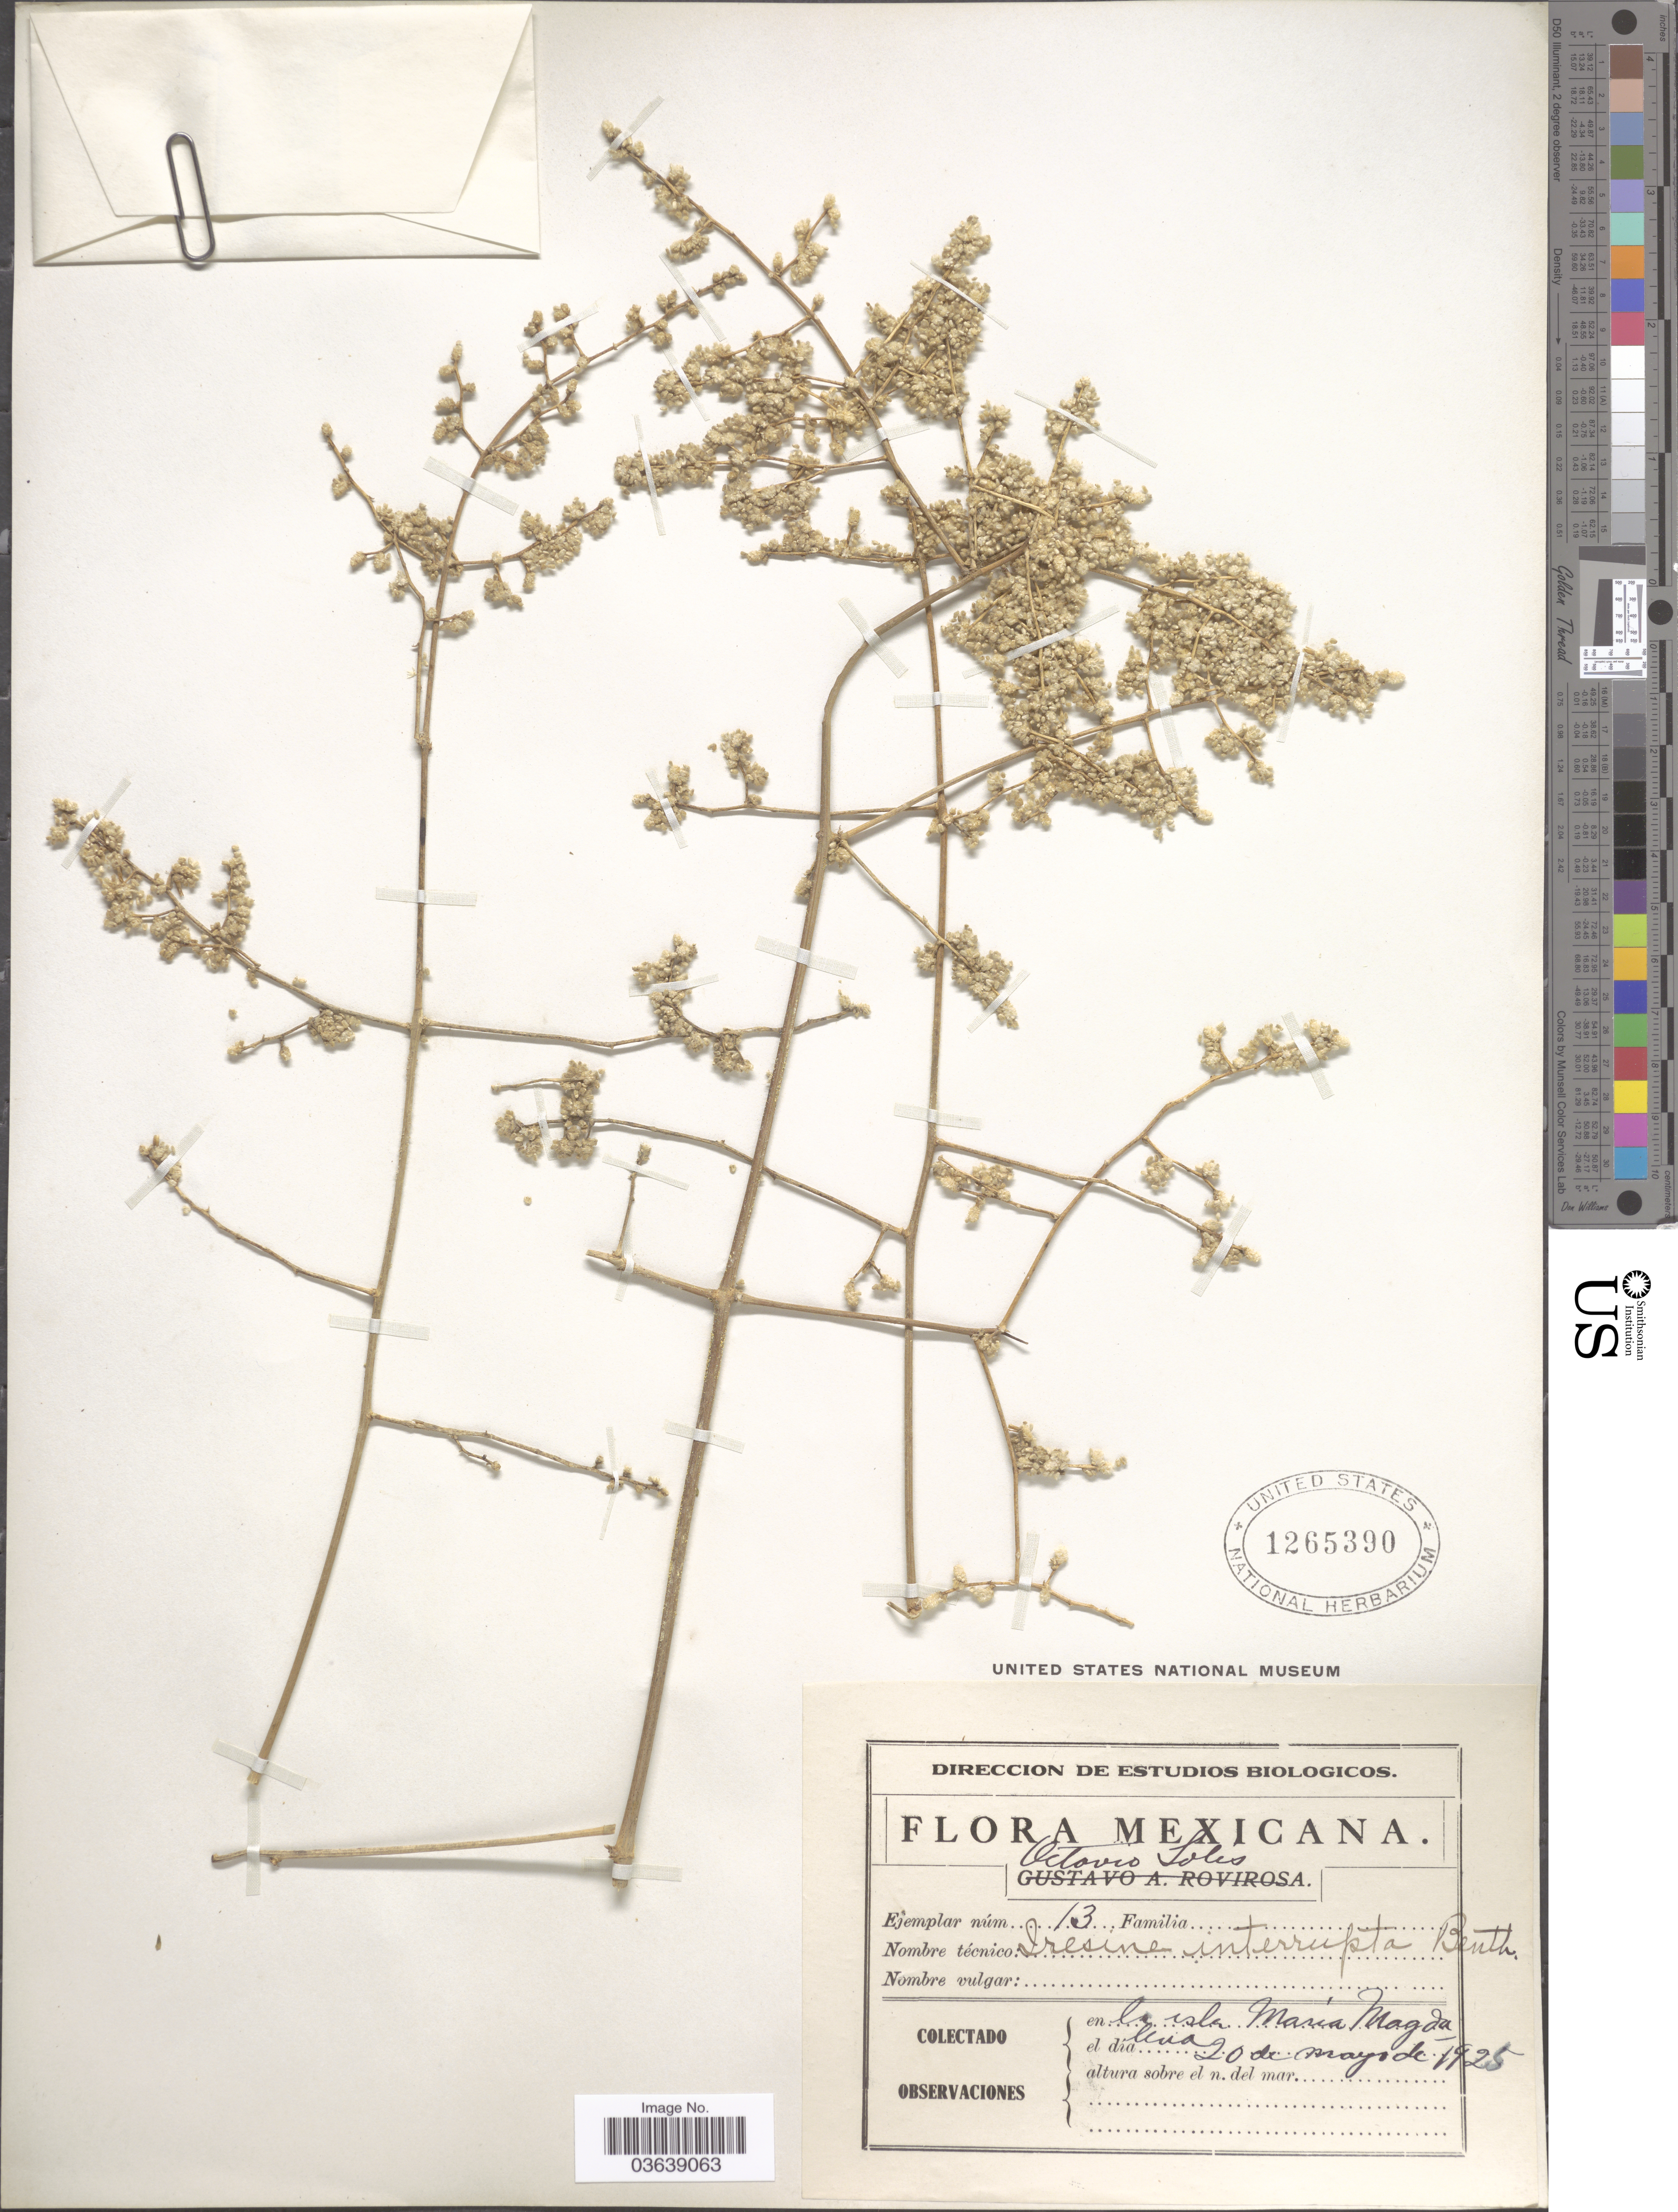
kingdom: Plantae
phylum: Tracheophyta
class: Magnoliopsida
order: Caryophyllales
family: Amaranthaceae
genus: Iresine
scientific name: Iresine interrupta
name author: Benth.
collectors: O. Solis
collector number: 13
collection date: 1925-05-20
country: Mexico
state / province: Nayarit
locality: La isla Maria Magdalena.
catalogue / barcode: US 1265390